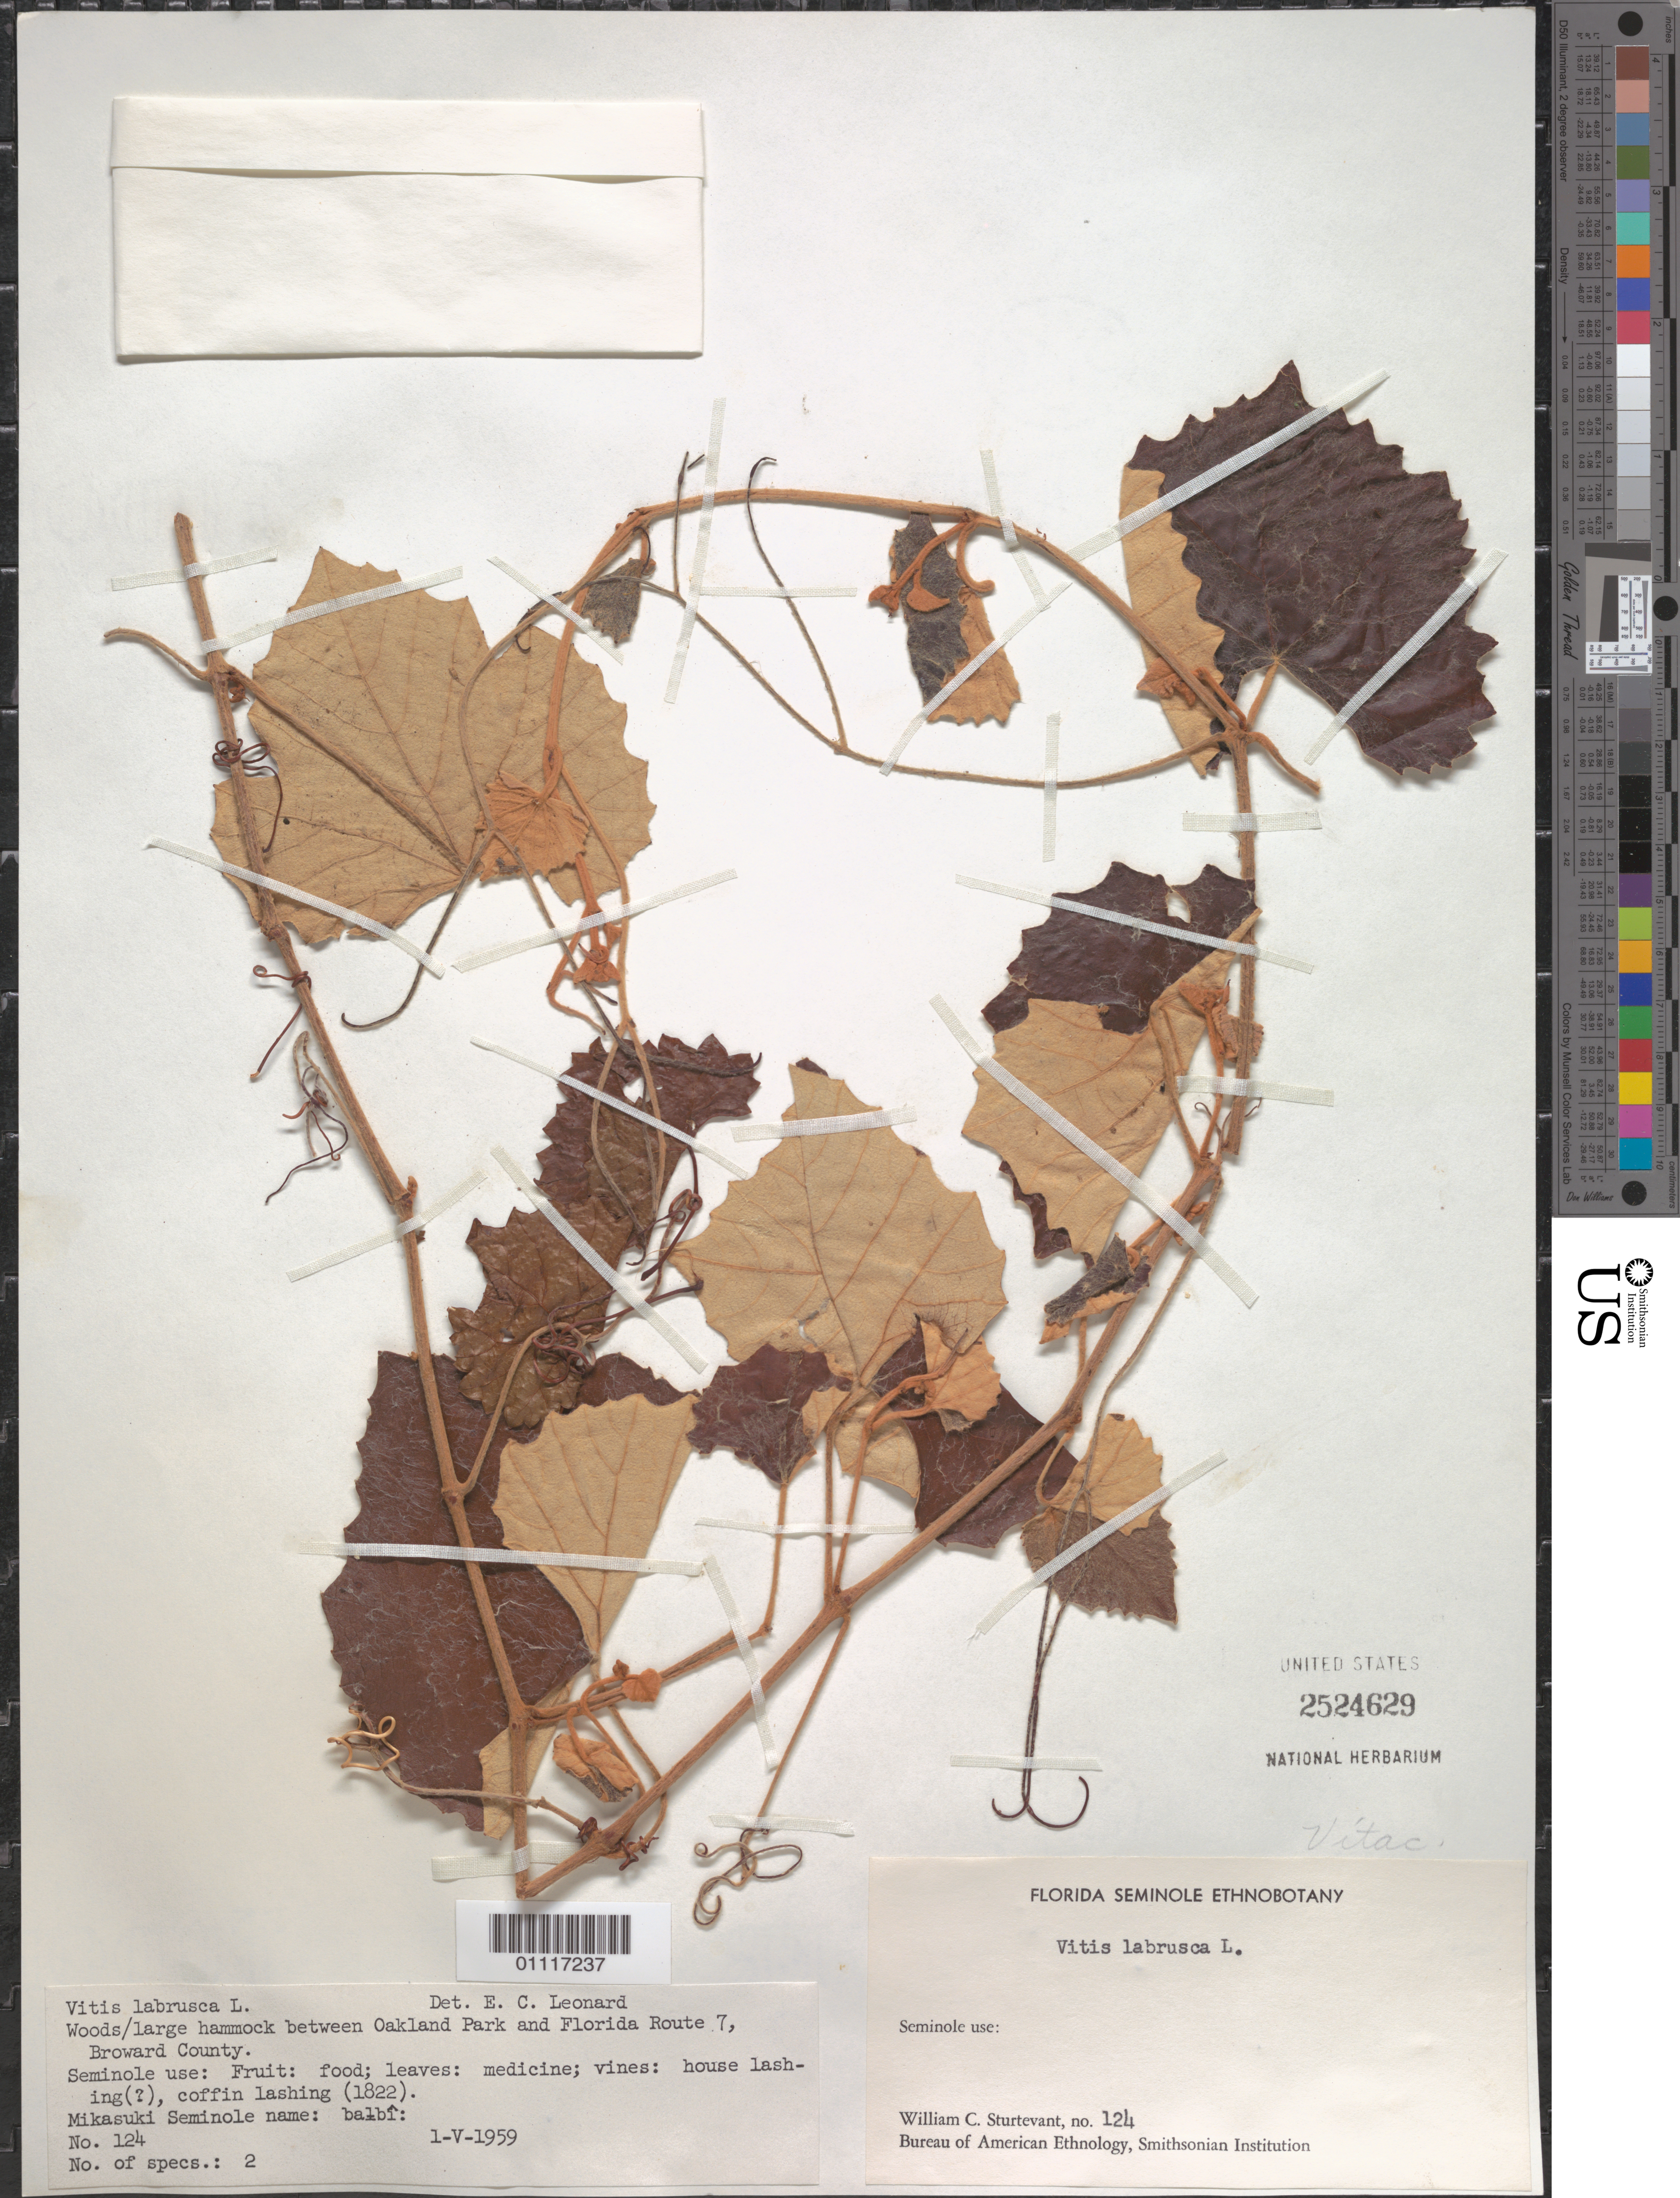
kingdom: Plantae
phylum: Tracheophyta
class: Magnoliopsida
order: Vitales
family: Vitaceae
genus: Vitis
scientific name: Vitis labrusca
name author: L.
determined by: Leonard, Emery C., (US)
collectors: W. Sturtevant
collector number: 124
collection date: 1959-05-01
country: United States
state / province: Florida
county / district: Broward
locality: Between Oakland Park and Florida Route 7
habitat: woods/larg hammock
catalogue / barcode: US 2524629